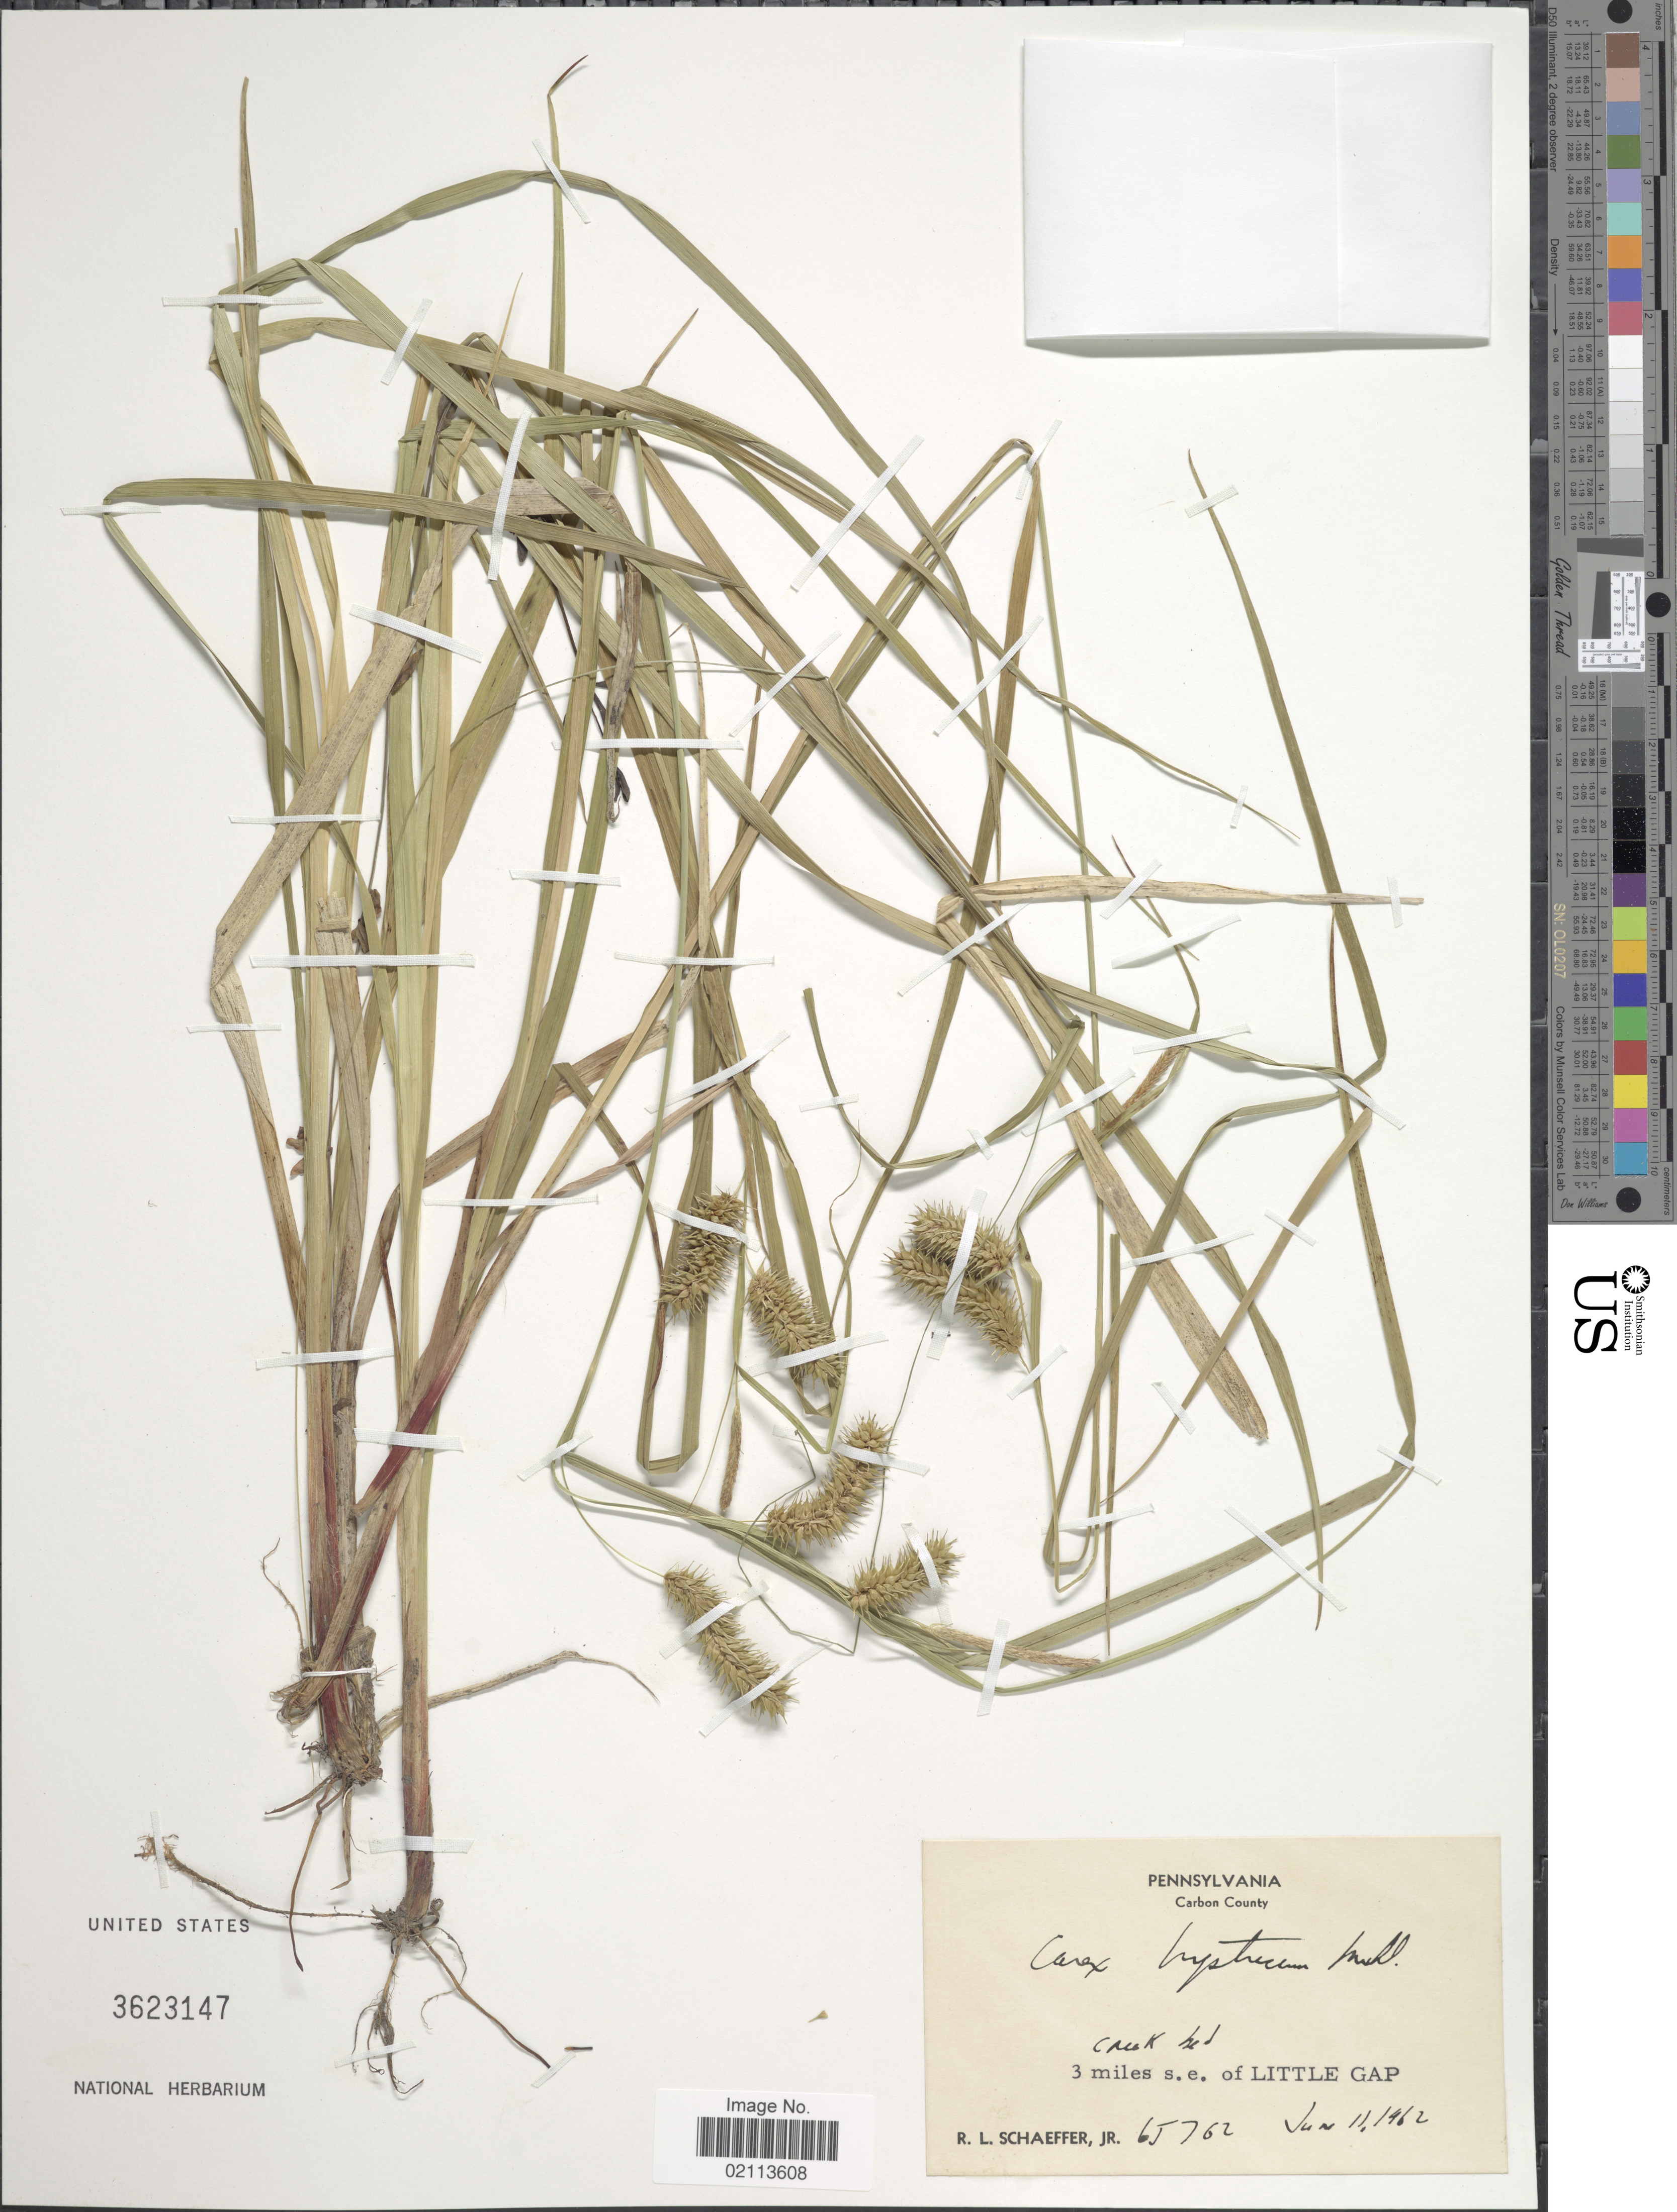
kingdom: Plantae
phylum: Tracheophyta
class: Liliopsida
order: Poales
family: Cyperaceae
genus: Carex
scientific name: Carex hystericina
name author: Muhl. ex Willd.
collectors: R. L. Schaeffer Jr.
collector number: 65762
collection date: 1962-06-11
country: United States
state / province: Pennsylvania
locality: Carbon County, Creek bed, 3 miles s.e. of Little Gap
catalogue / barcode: US 3623147